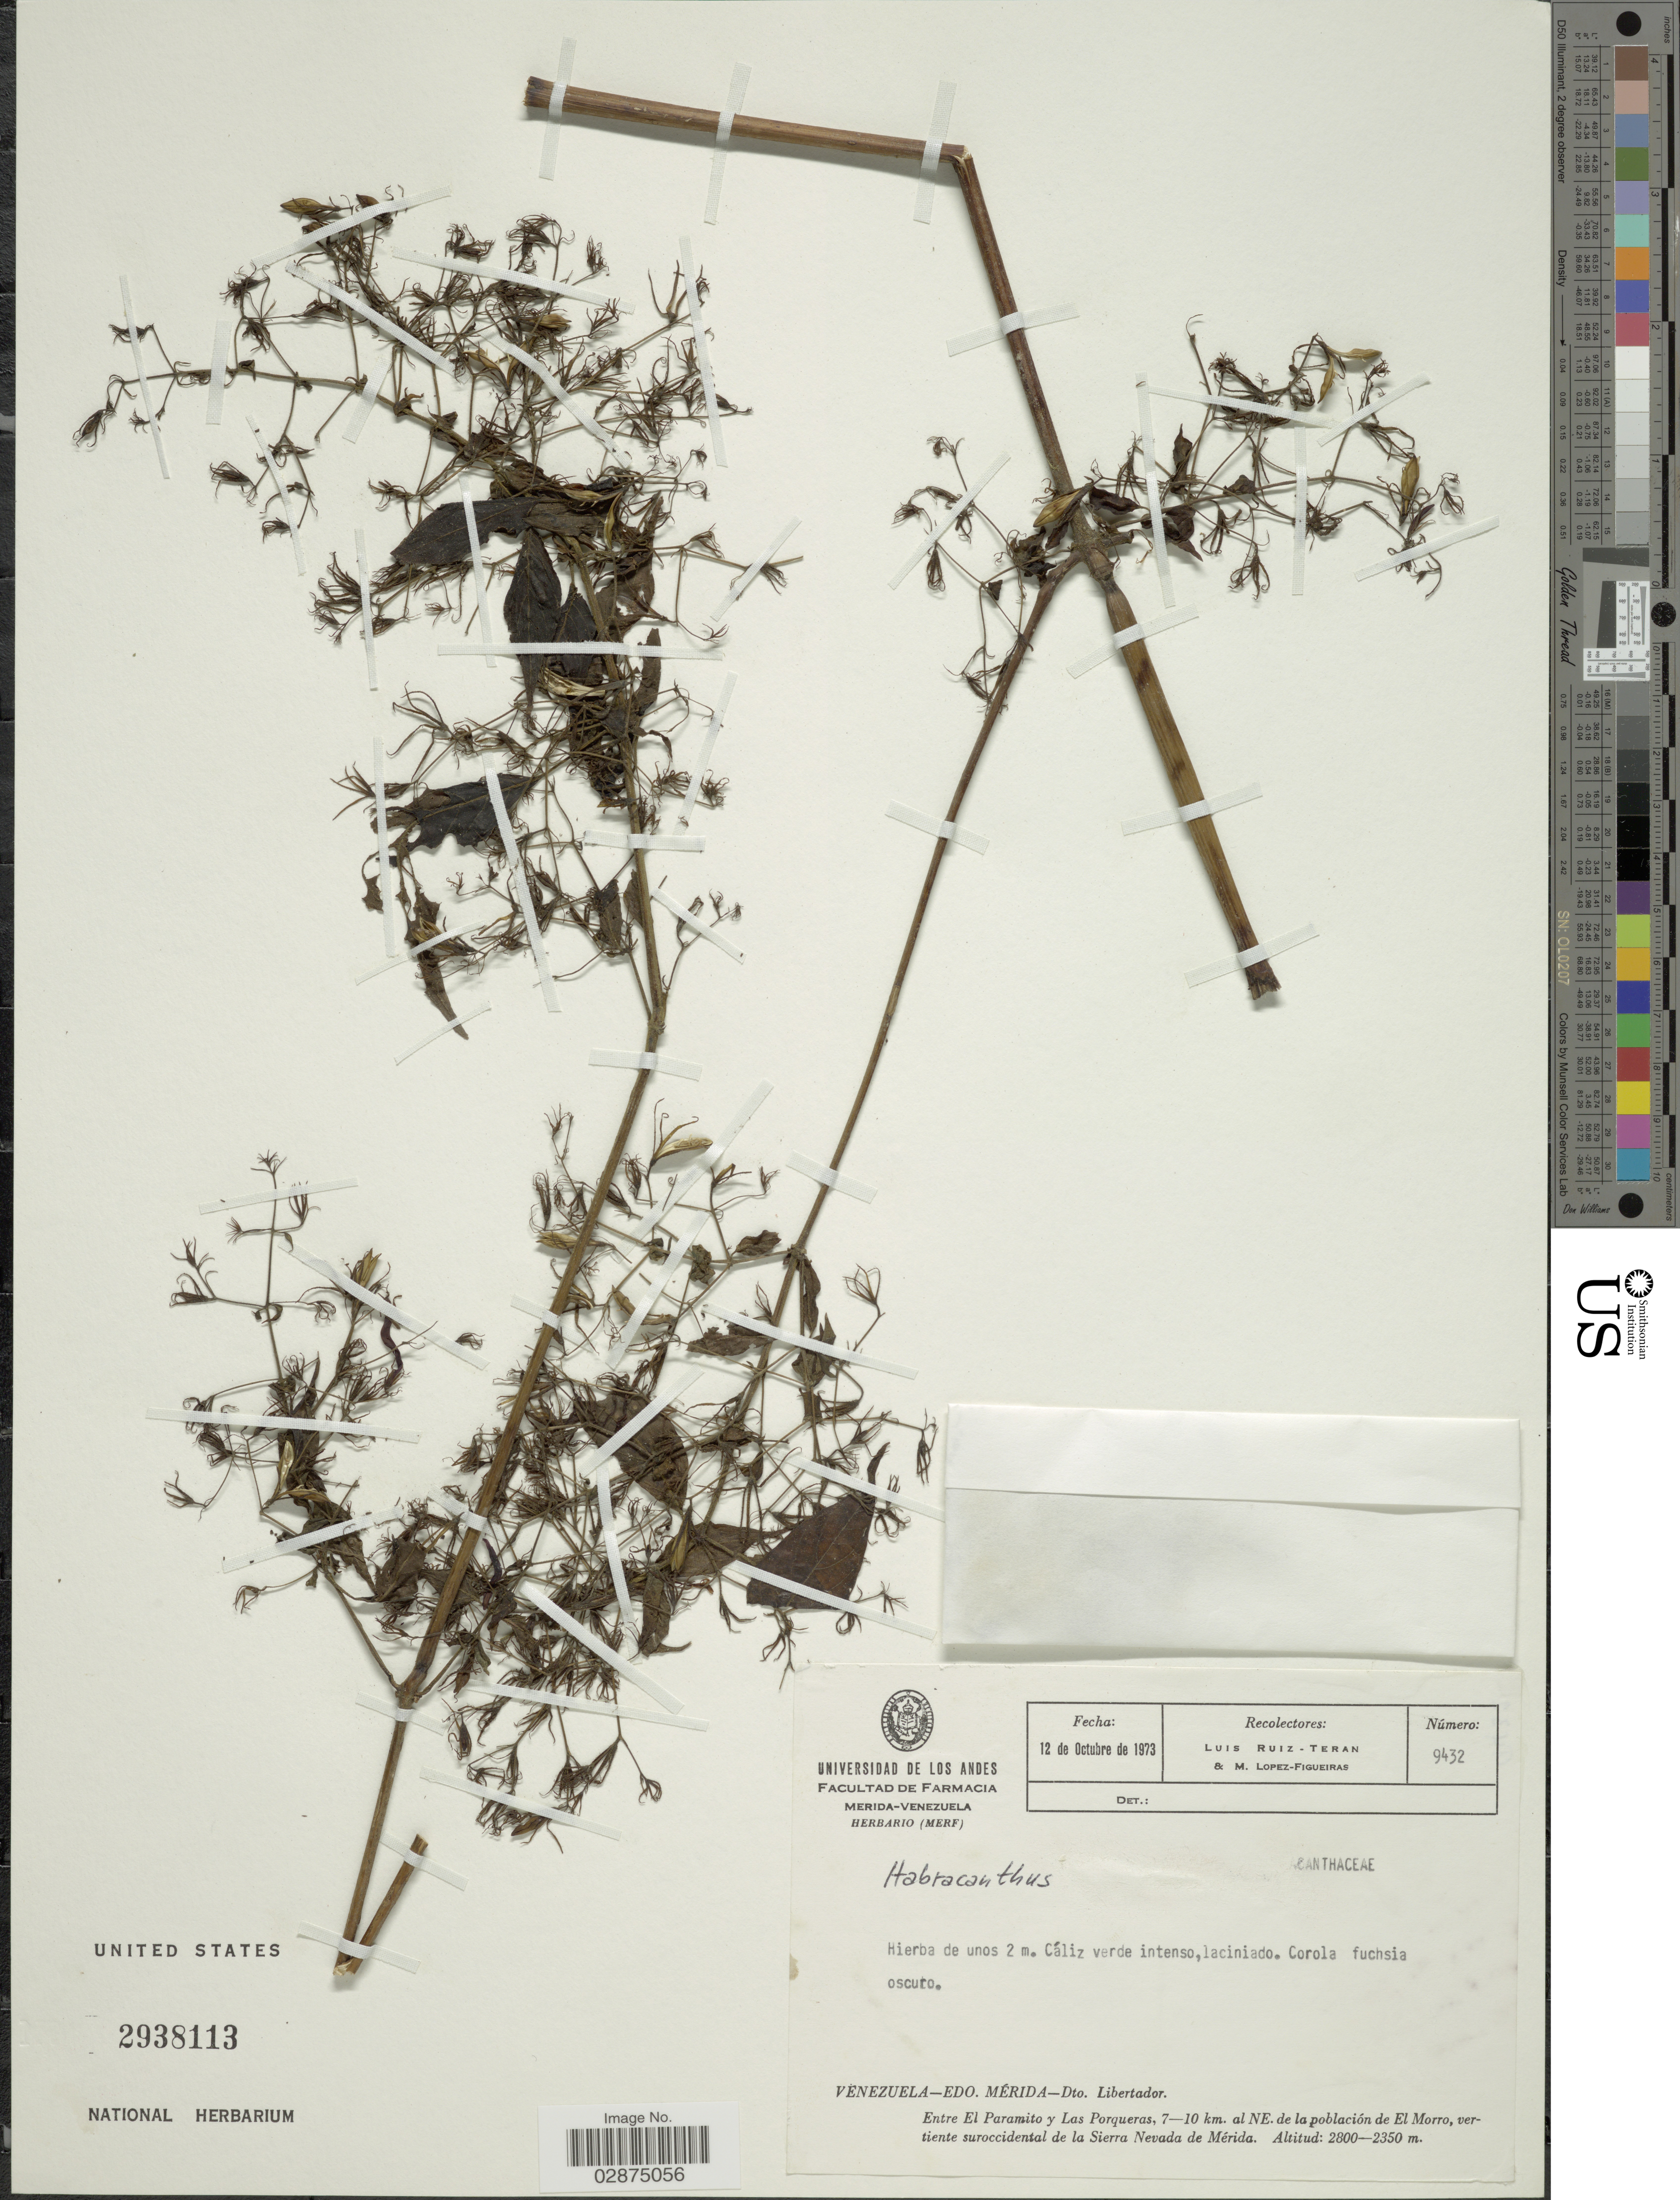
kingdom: Plantae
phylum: Tracheophyta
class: Magnoliopsida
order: Lamiales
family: Acanthaceae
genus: Habracanthus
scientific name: Habracanthus macrochilus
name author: Lindau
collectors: L. Teran & M. López Figueiras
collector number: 9432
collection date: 1973-10-12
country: Venezuela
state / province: Mérida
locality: Edo. Mérida-Dto. Libertador. Entre El Paramito y Las Porqueras, 7-10 km. al NE. de la población de El Morro, vertiente suroccidental de la Sierra Nevada de Mérida.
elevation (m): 2350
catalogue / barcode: US 2938113